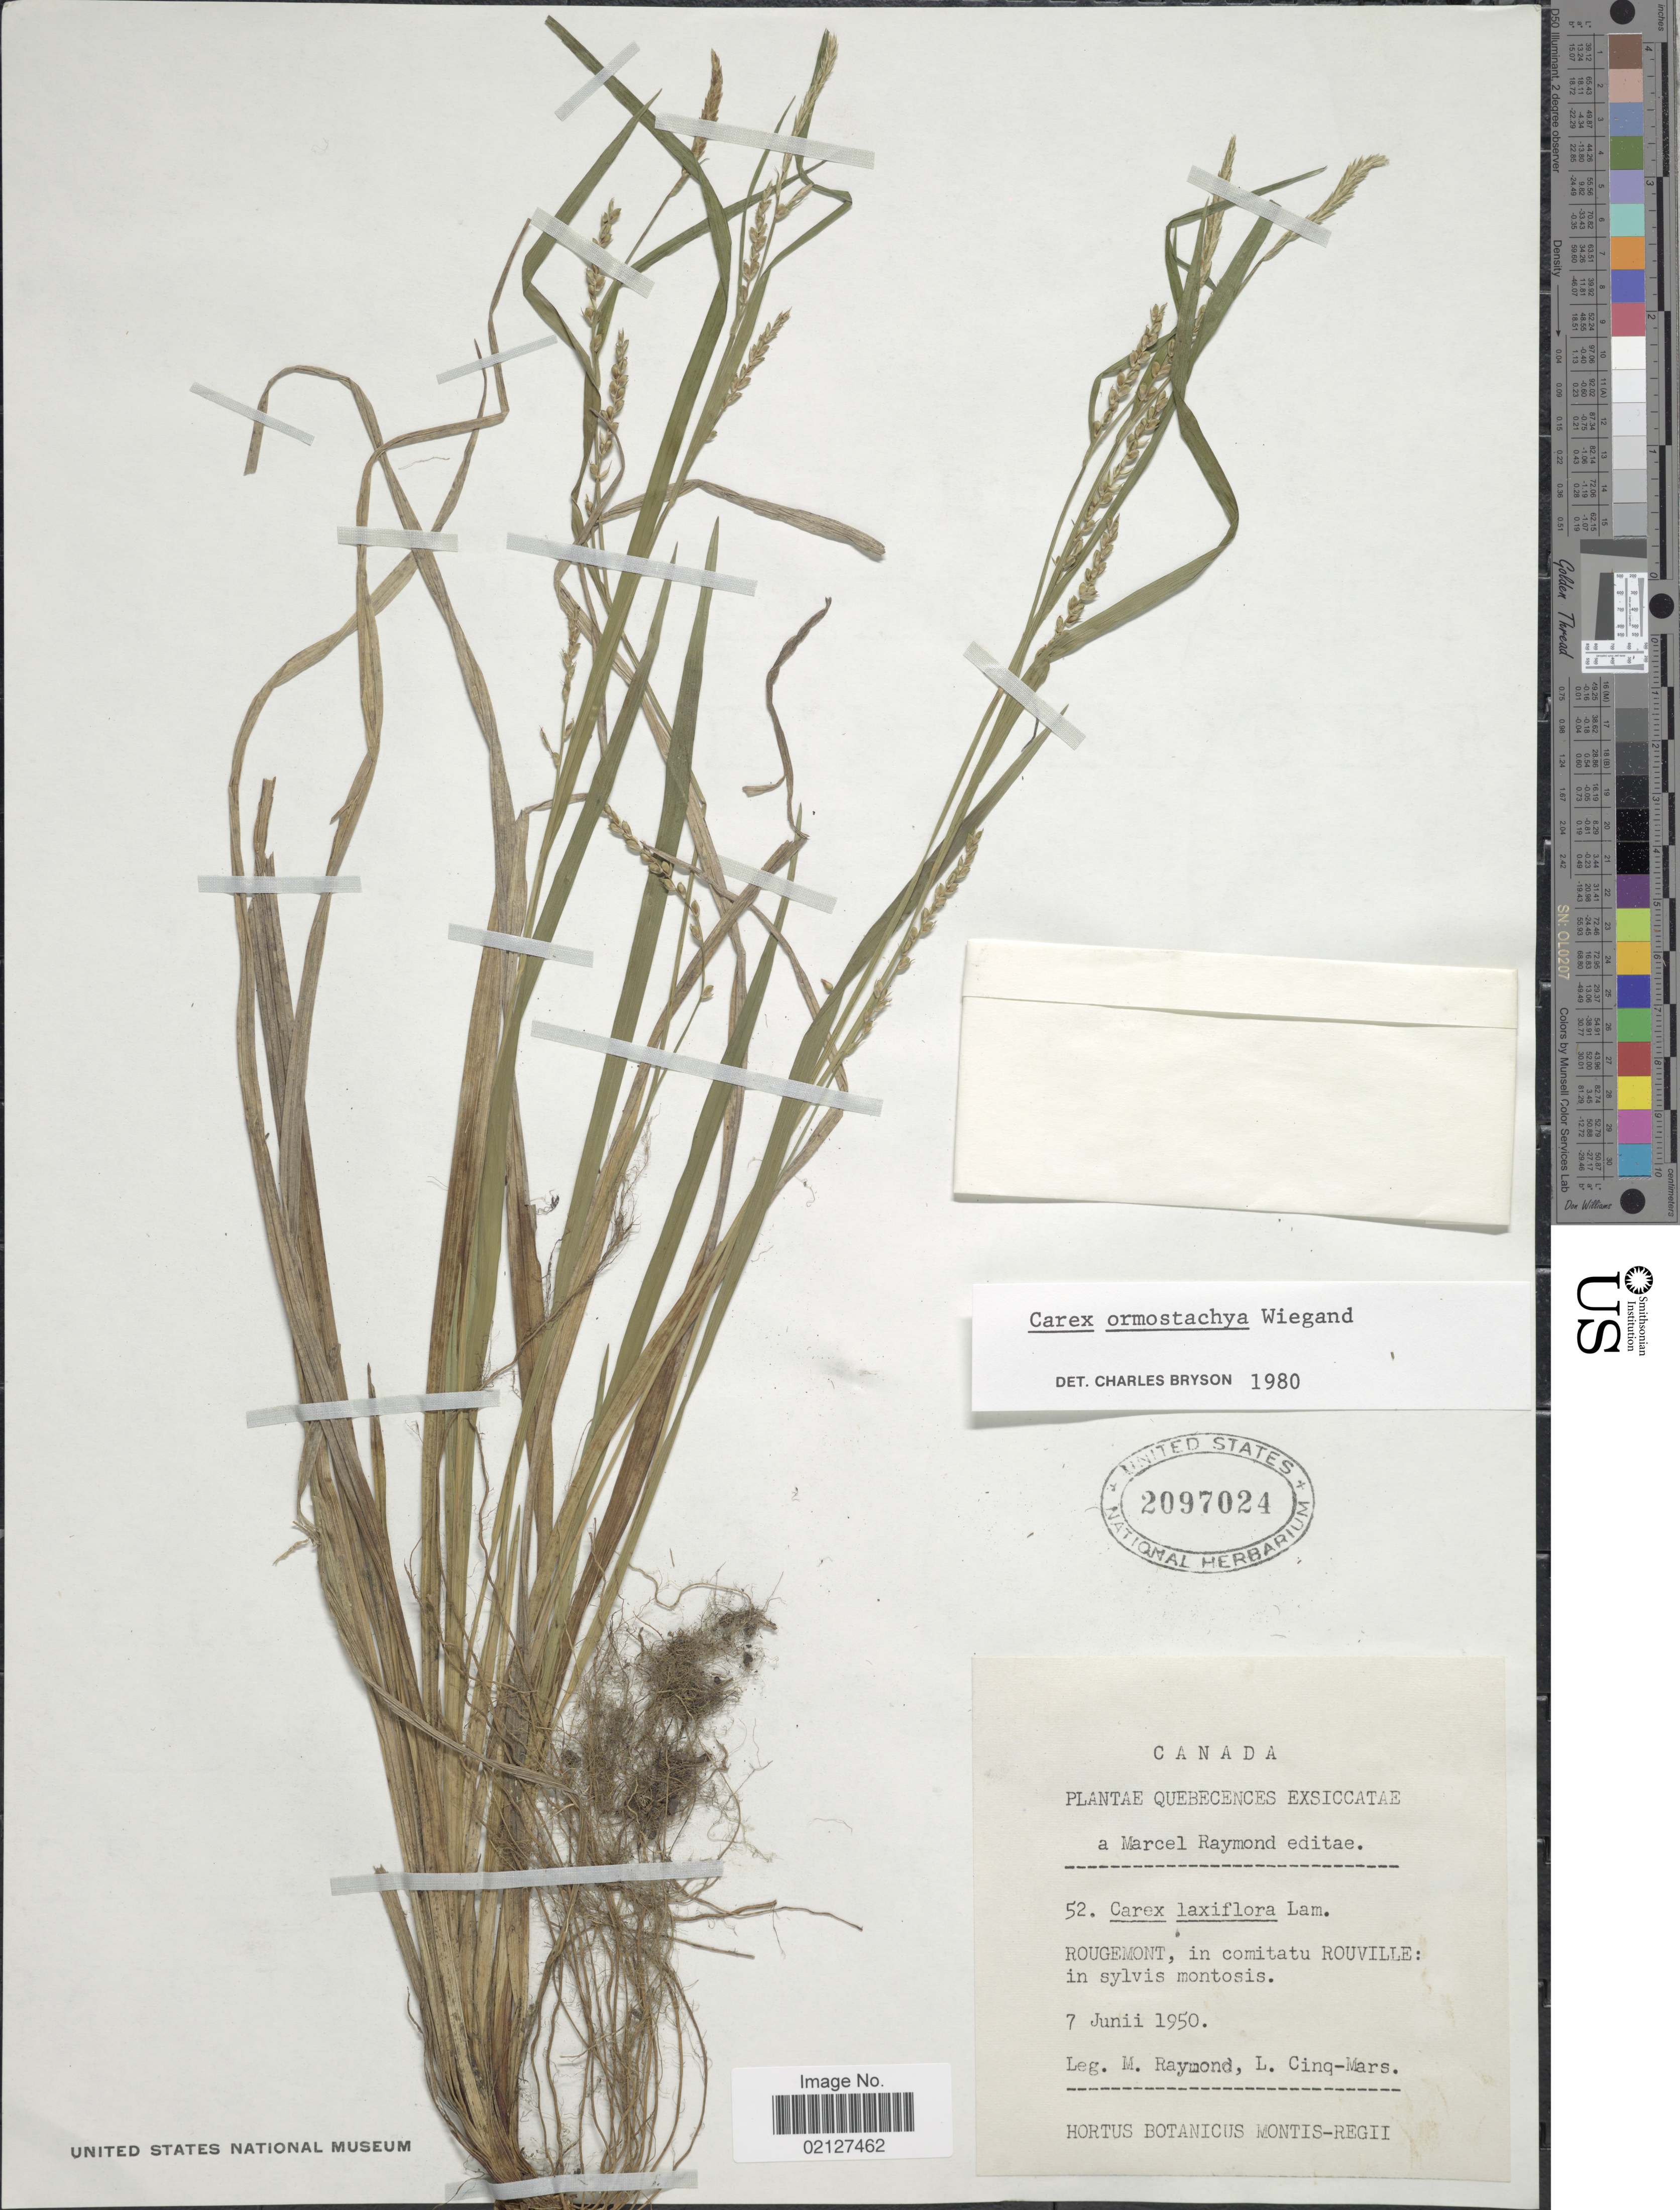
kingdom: Plantae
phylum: Tracheophyta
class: Liliopsida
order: Poales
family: Cyperaceae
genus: Carex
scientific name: Carex ormostachya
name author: Wiegand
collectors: M. Raymond & L. Cinq-Mars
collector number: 52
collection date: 1950-06-07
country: Canada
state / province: Quebec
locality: Quebecences, Rougemont, in comitatu Rouville: in sylvis montosis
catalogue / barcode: US 2097024